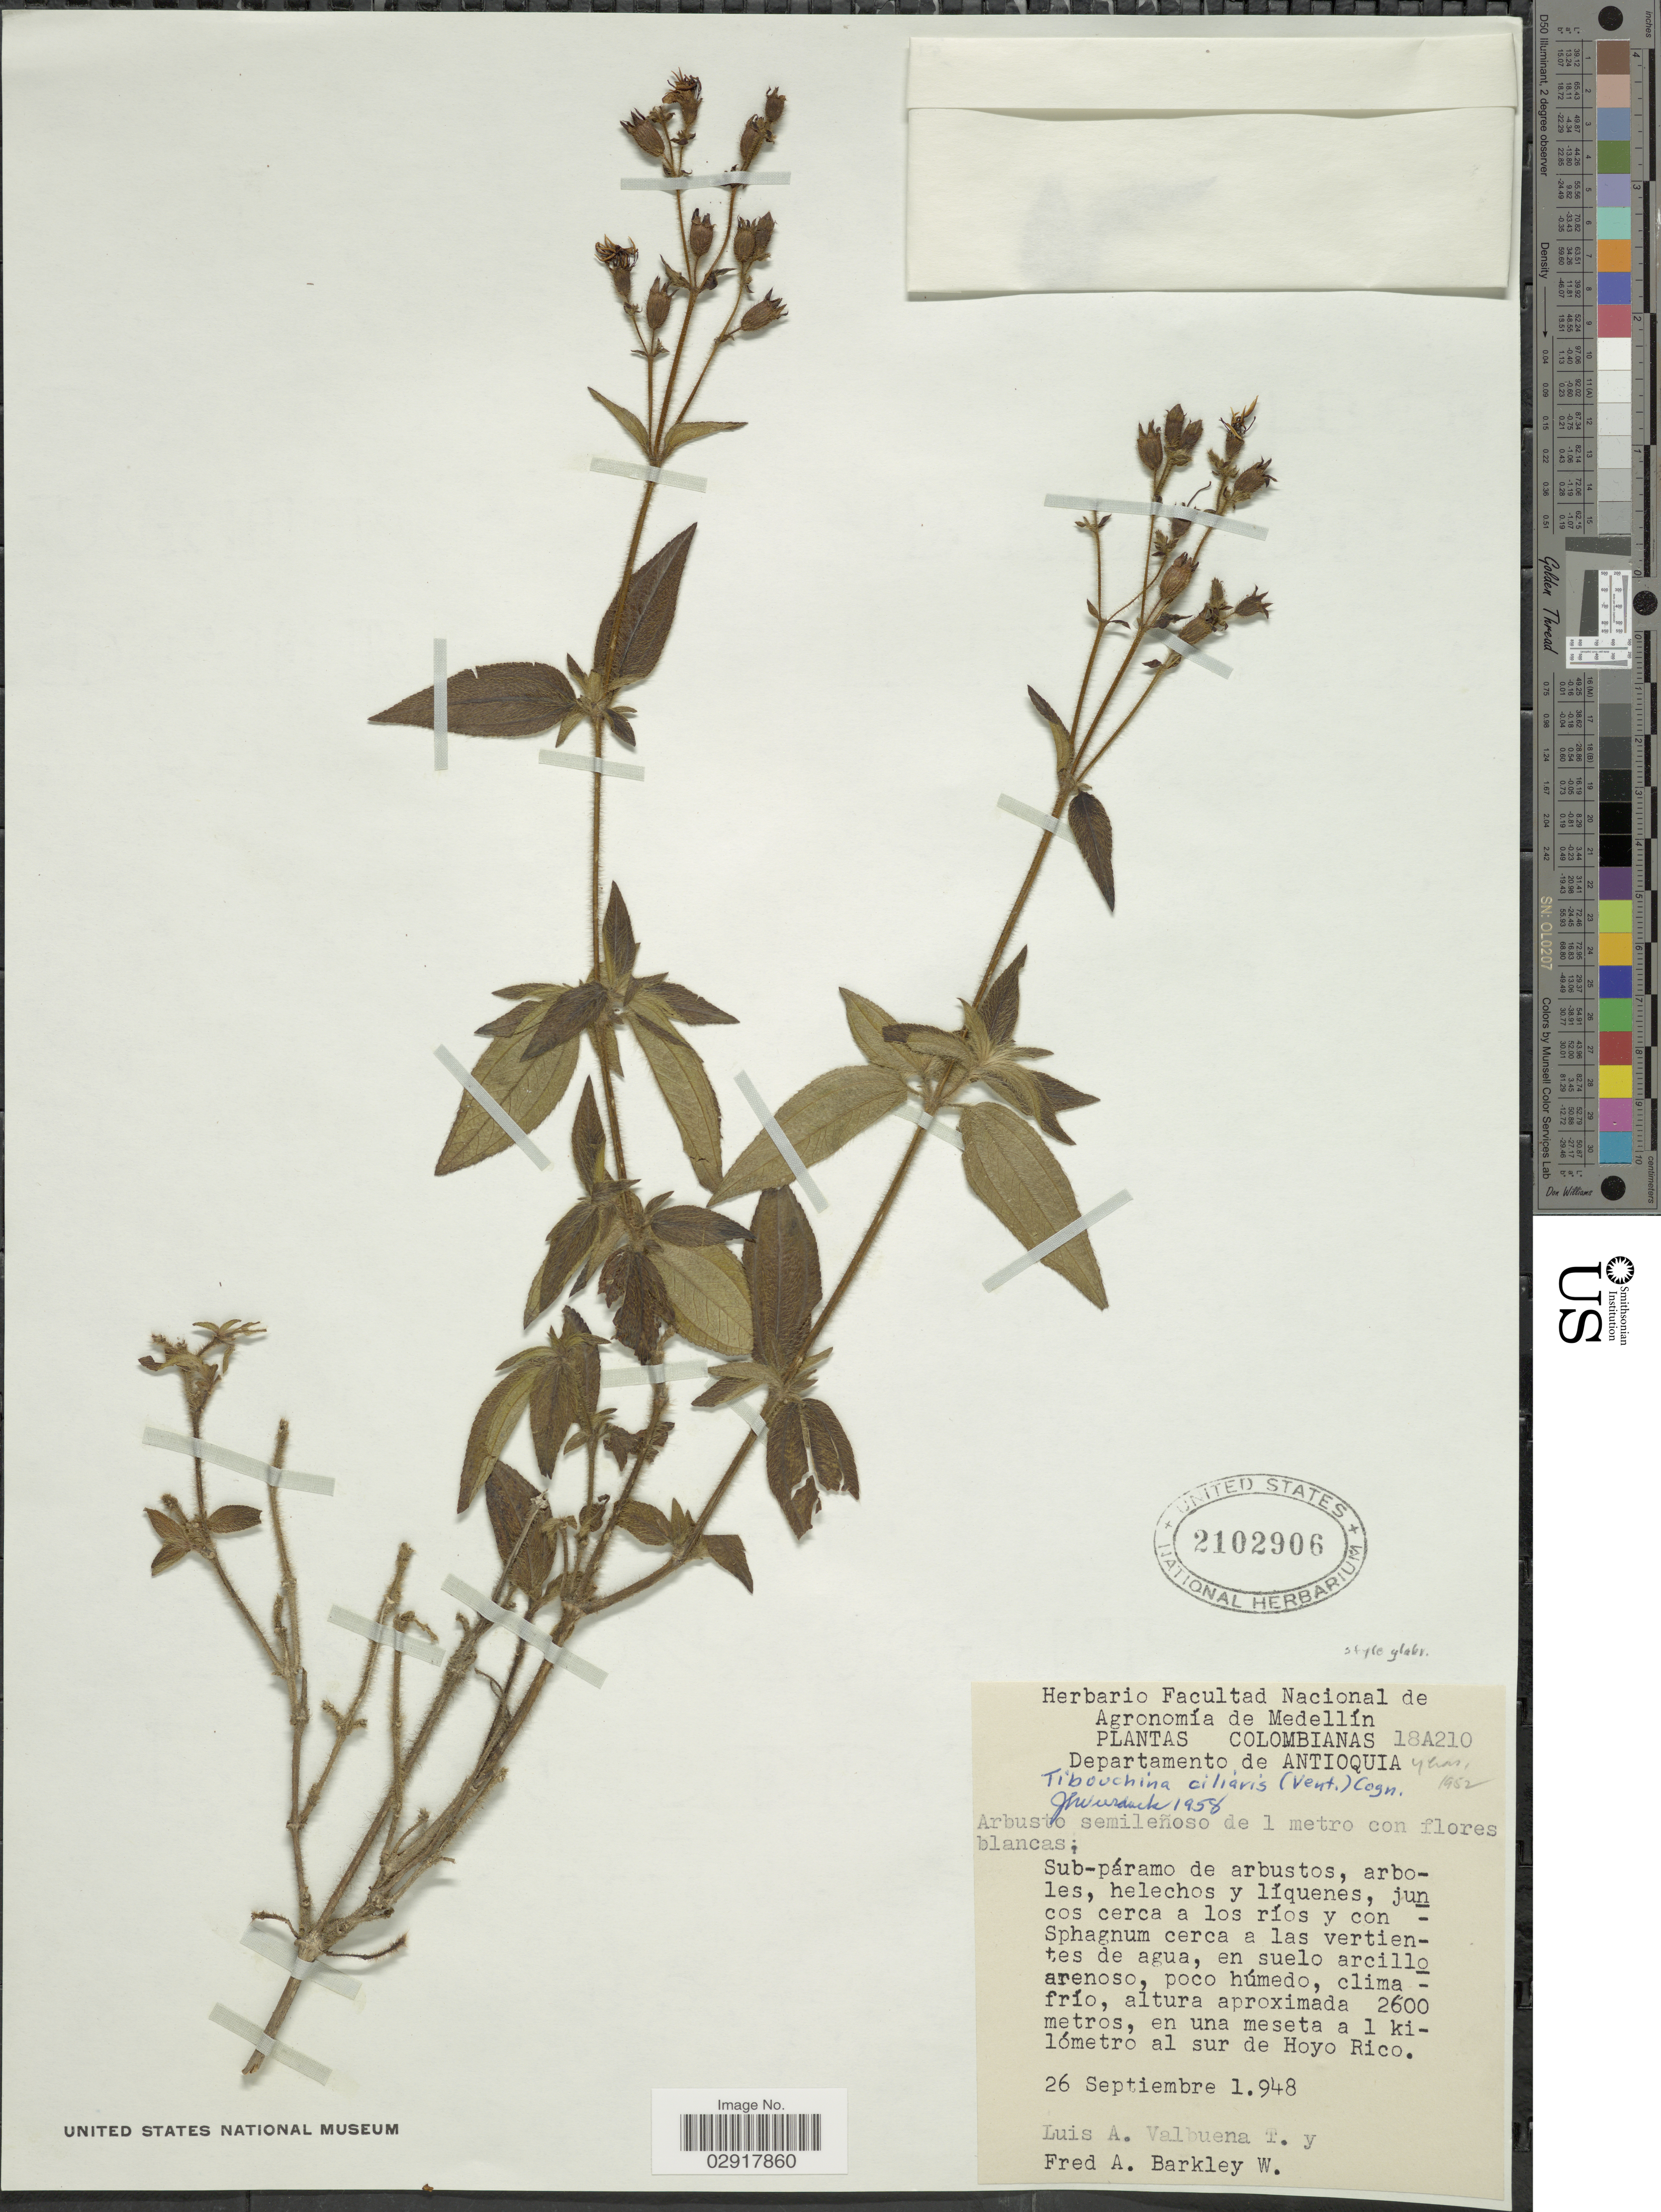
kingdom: Plantae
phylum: Tracheophyta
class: Magnoliopsida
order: Myrtales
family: Melastomataceae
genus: Chaetogastra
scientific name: Chaetogastra ciliaris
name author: (Vent.) DC.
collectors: L. Valbuena T. & F. Barkley W.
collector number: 18A210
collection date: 1948-09-26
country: Colombia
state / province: Antioquia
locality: Departamento de Antioquia. En una meseta a 1 kilómetro al sur de Hoyo Rico.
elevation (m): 2600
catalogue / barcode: US 2102906